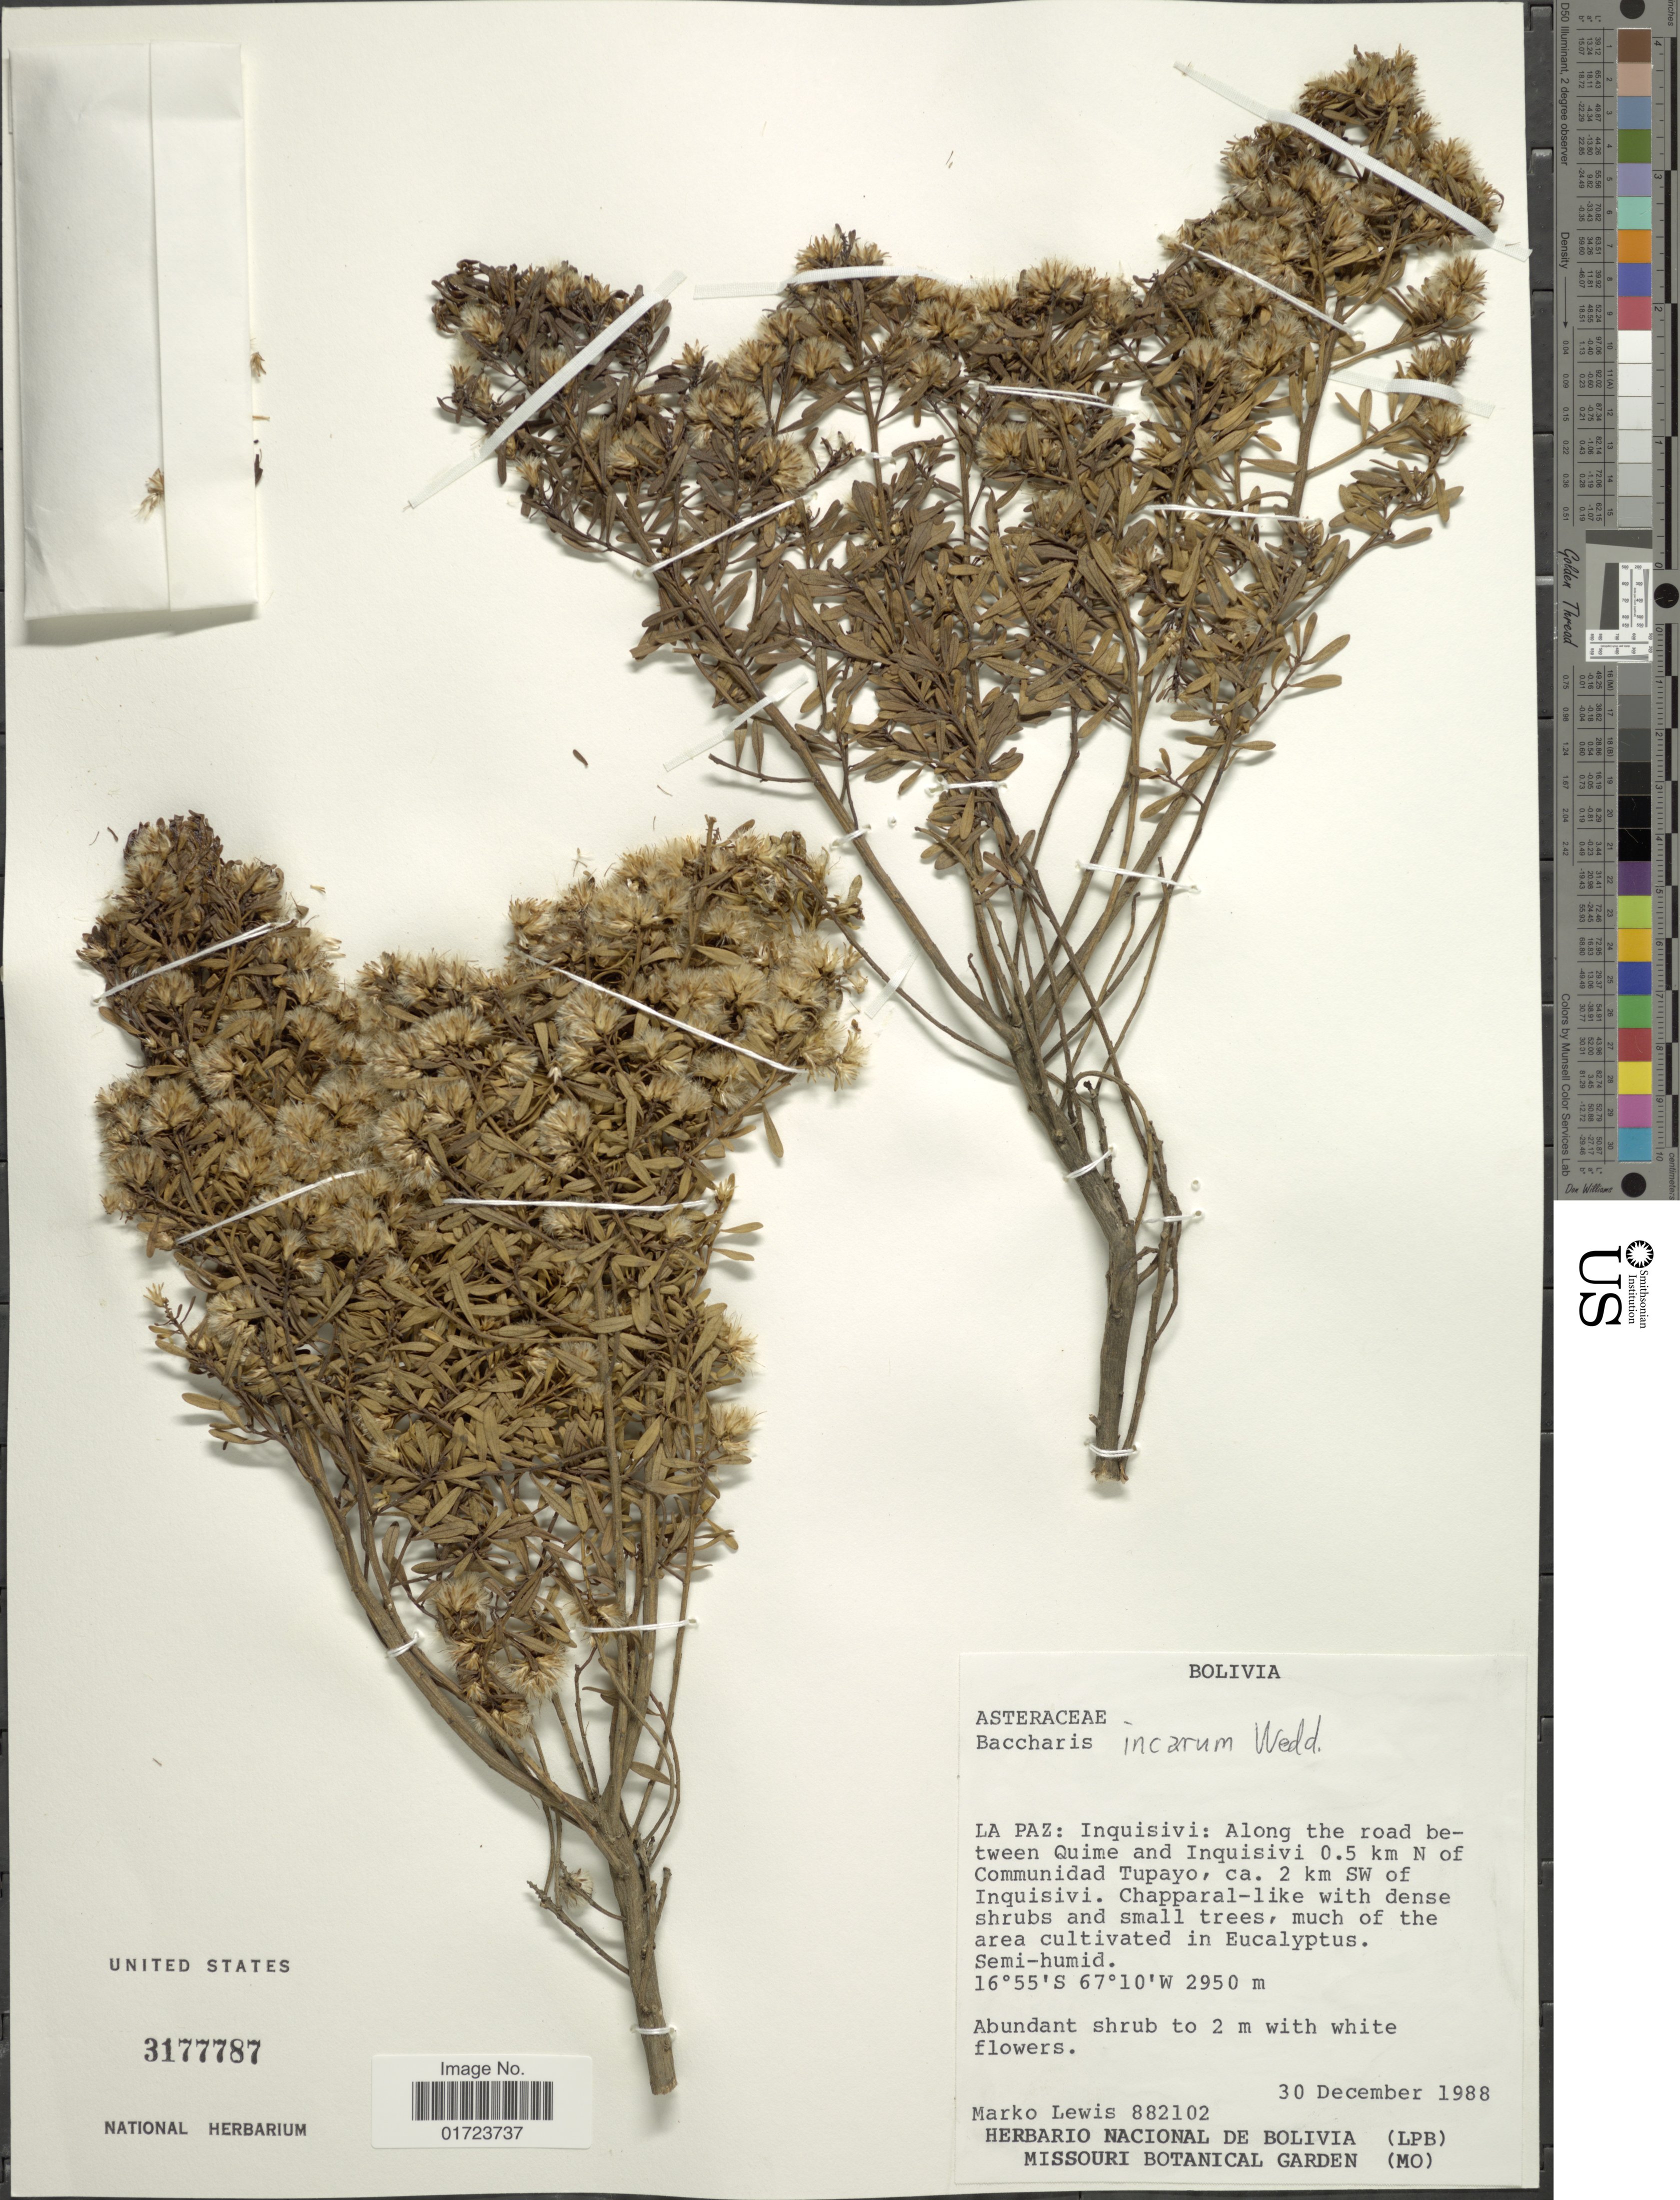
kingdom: Plantae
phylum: Tracheophyta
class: Magnoliopsida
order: Asterales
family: Asteraceae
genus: Baccharis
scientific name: Baccharis tola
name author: Phil.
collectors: M. A. Lewis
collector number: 882102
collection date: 1988-12-30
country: Bolivia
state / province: La Paz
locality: La Paz: Inquisivi: Along the road between Quime and Inquisivi 0.5 km N of Communidad Tupayo, ca. 2 km SW of Inquisivi.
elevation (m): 2950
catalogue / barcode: US 3177787